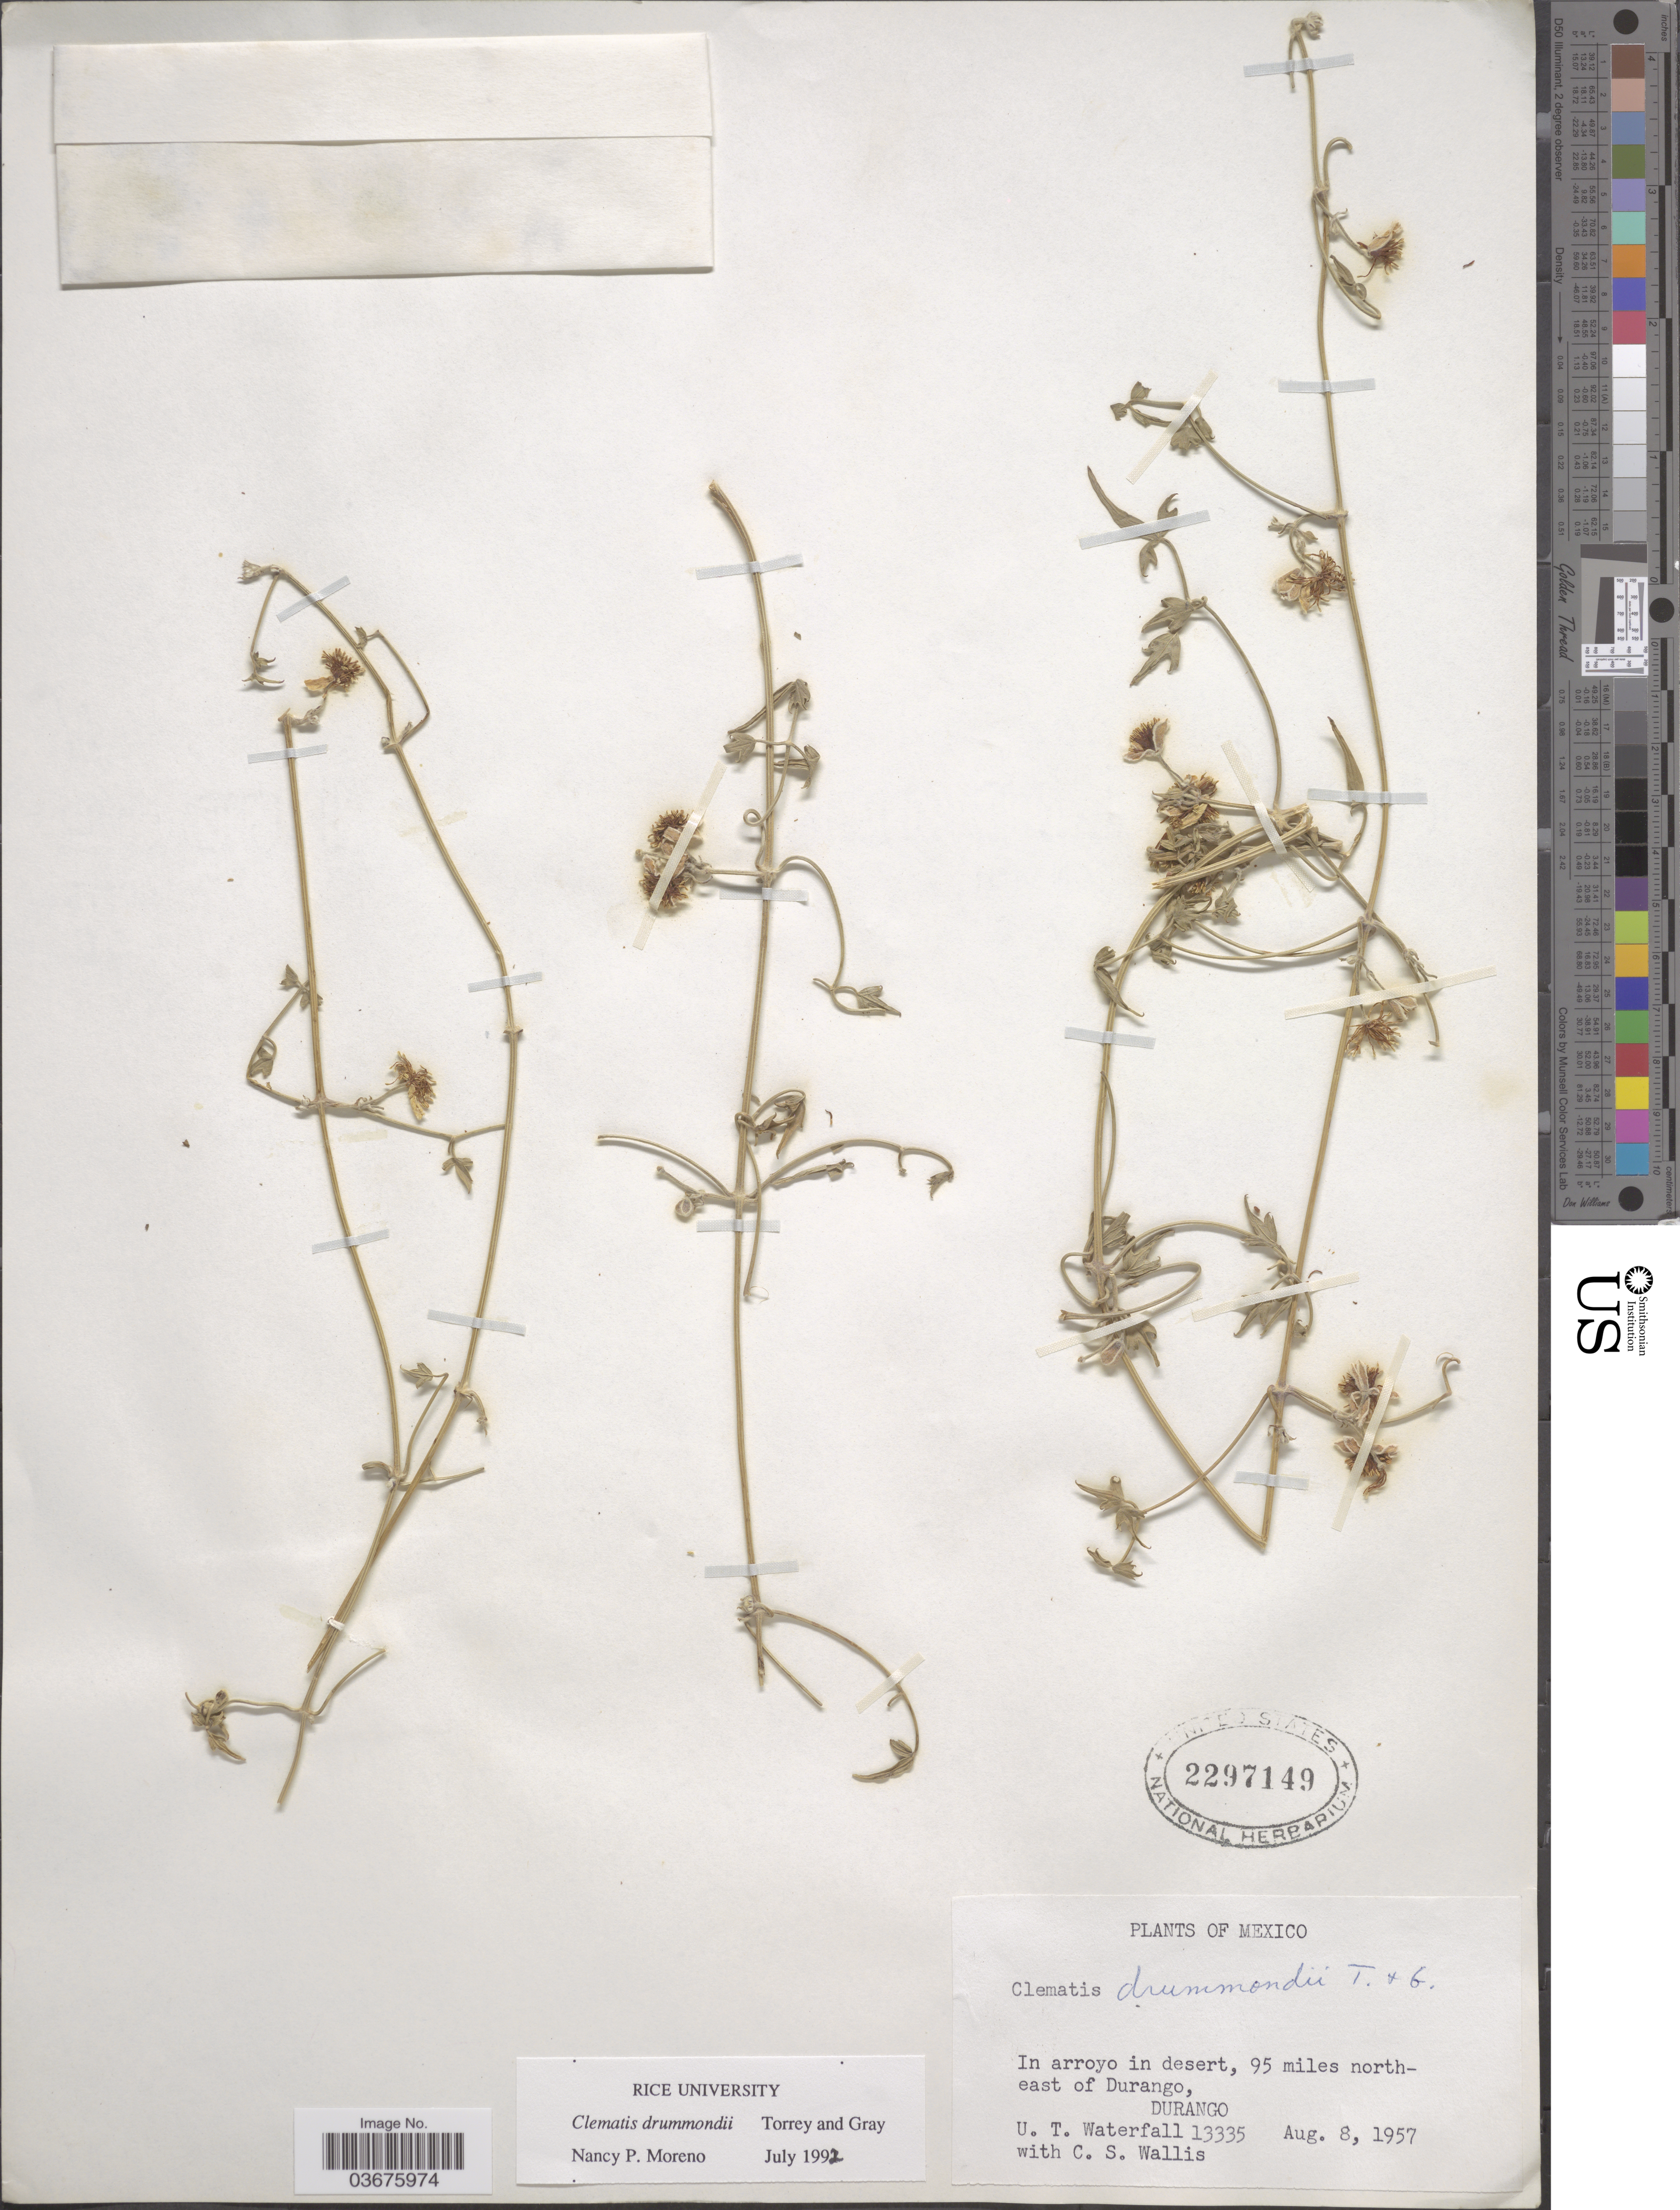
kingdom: Plantae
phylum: Tracheophyta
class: Magnoliopsida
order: Ranunculales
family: Ranunculaceae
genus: Clematis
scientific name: Clematis drummondii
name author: Torr. & A. Gray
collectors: U. T. Waterfall & C. S. Wallis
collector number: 13335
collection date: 1957-08-08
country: Mexico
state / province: Durango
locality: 95 miles northeast of Durango.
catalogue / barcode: US 2297149